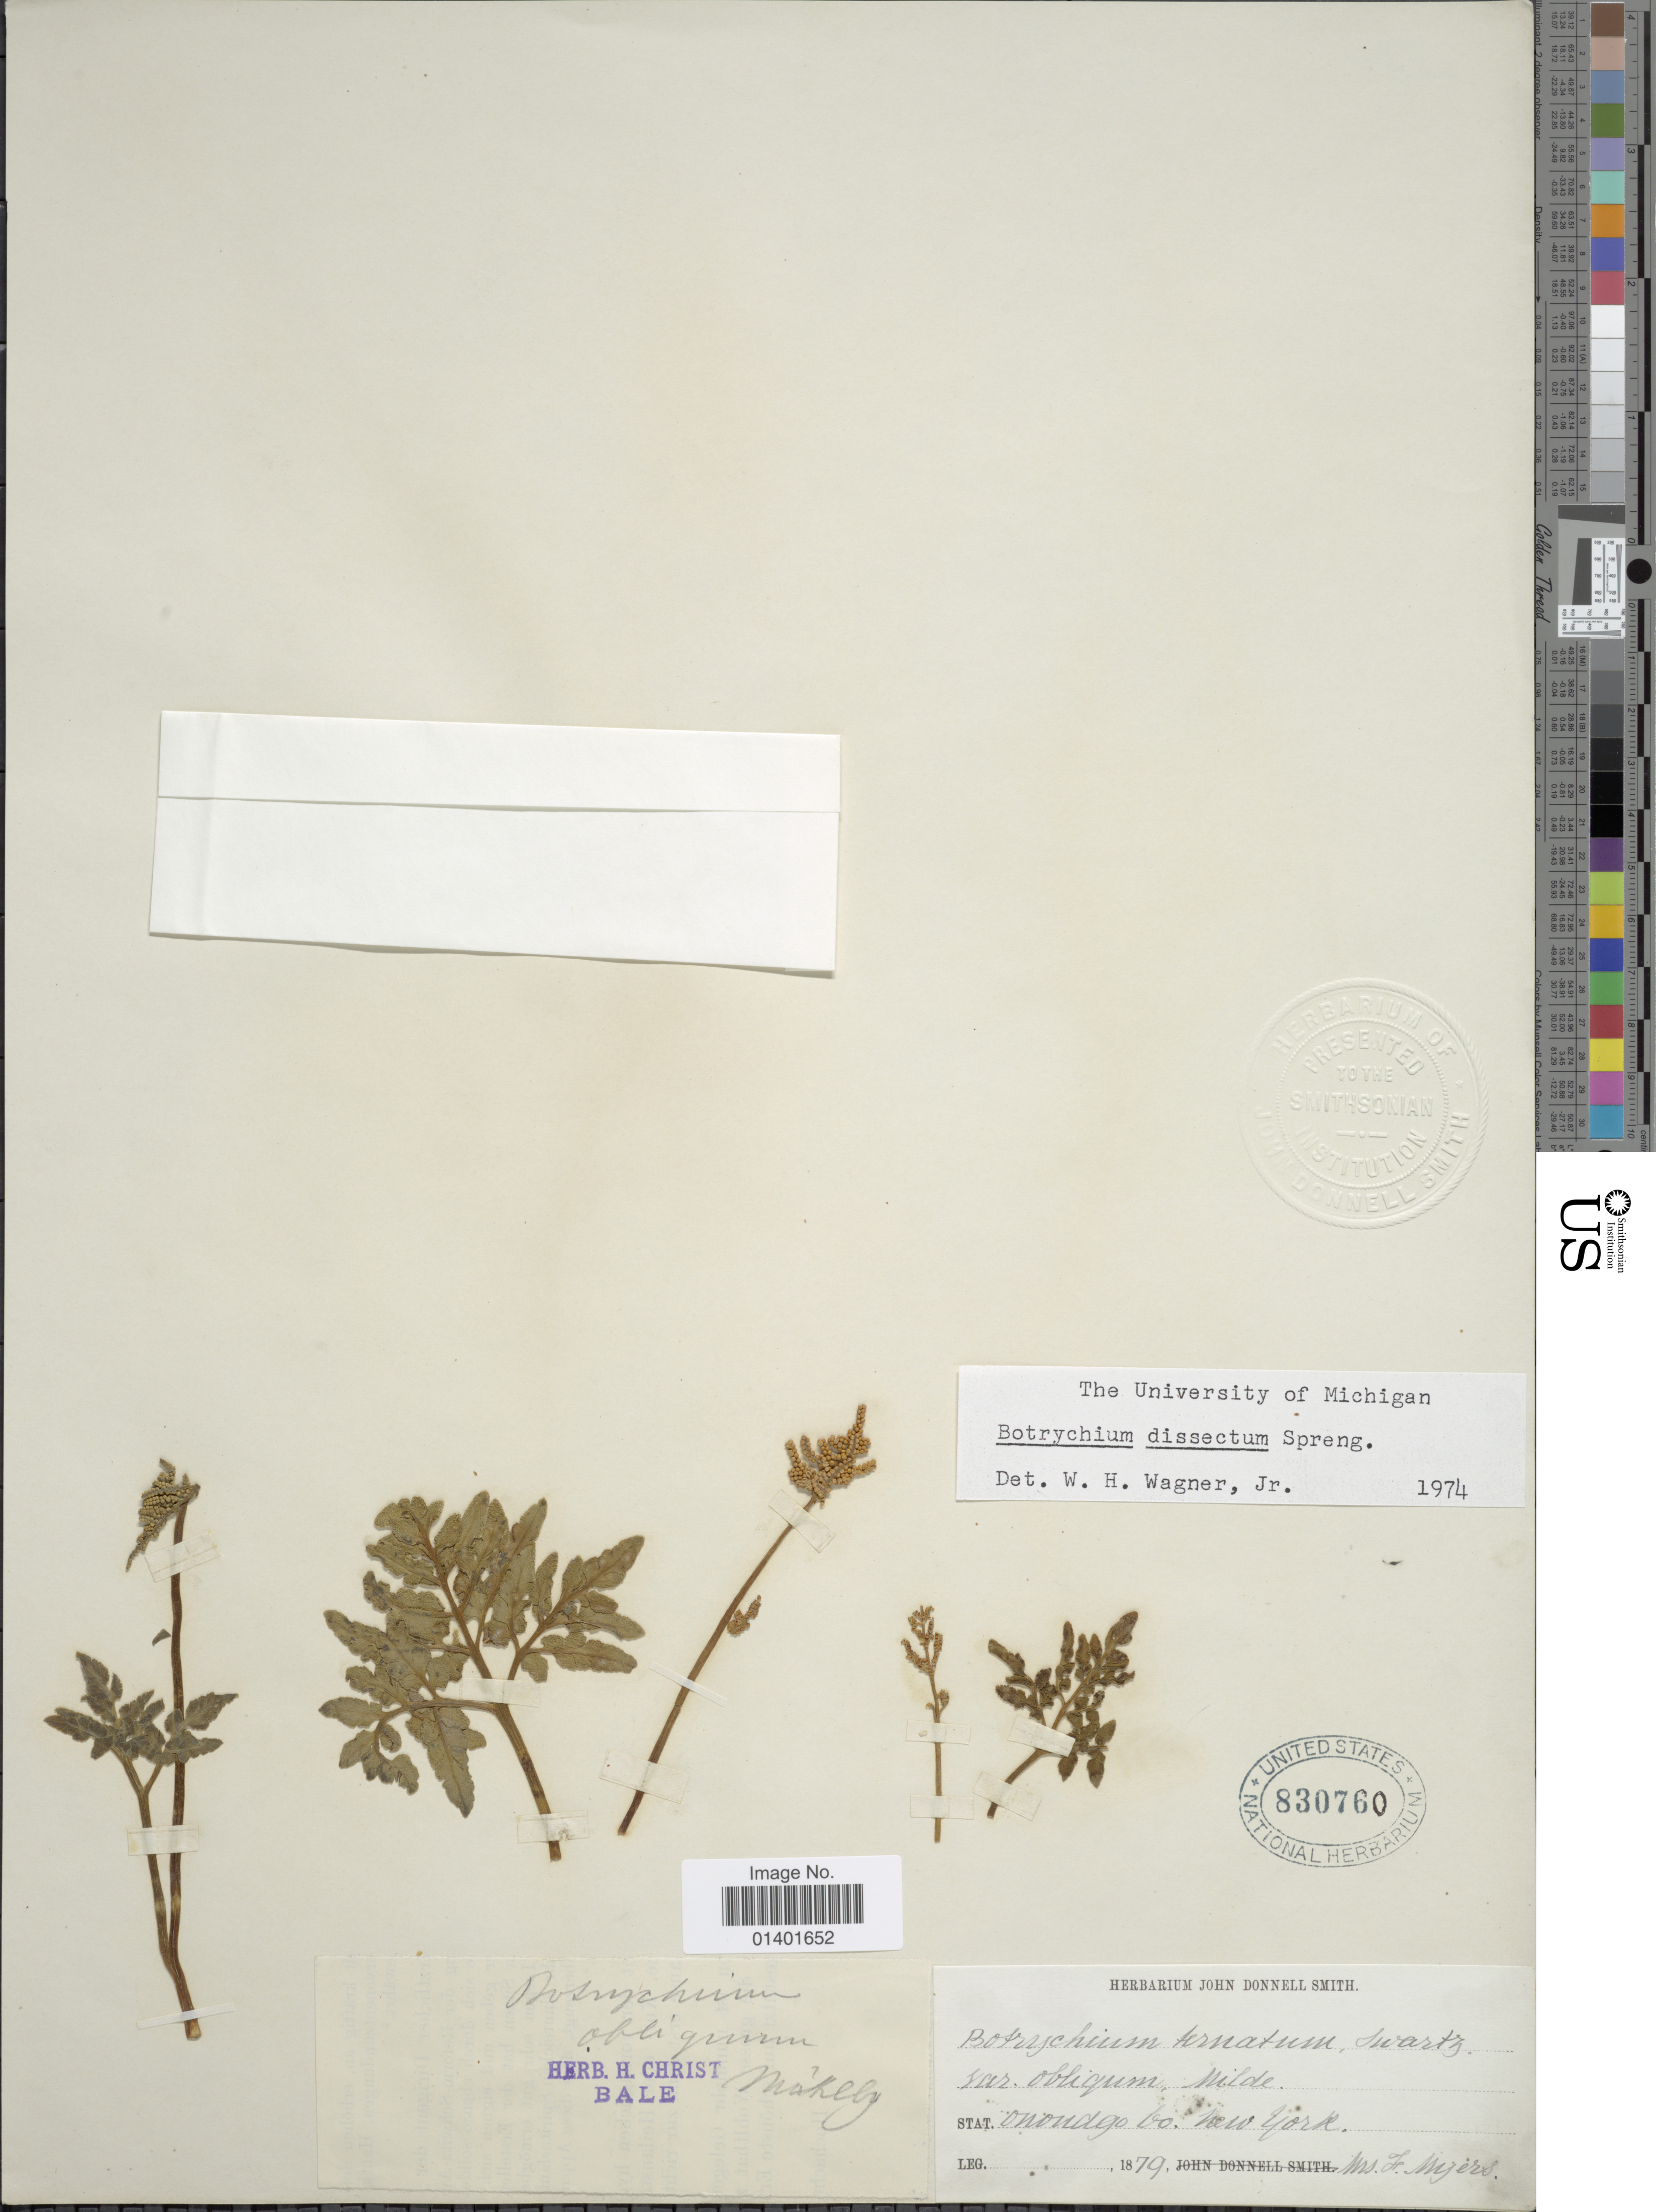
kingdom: Plantae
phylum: Tracheophyta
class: Polypodiopsida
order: Ophioglossales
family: Ophioglossaceae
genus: Botrychium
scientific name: Botrychium dissectum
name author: Spreng.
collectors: F. Myers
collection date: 1879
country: United States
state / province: New York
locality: Onondaga Co.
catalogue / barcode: US 830760